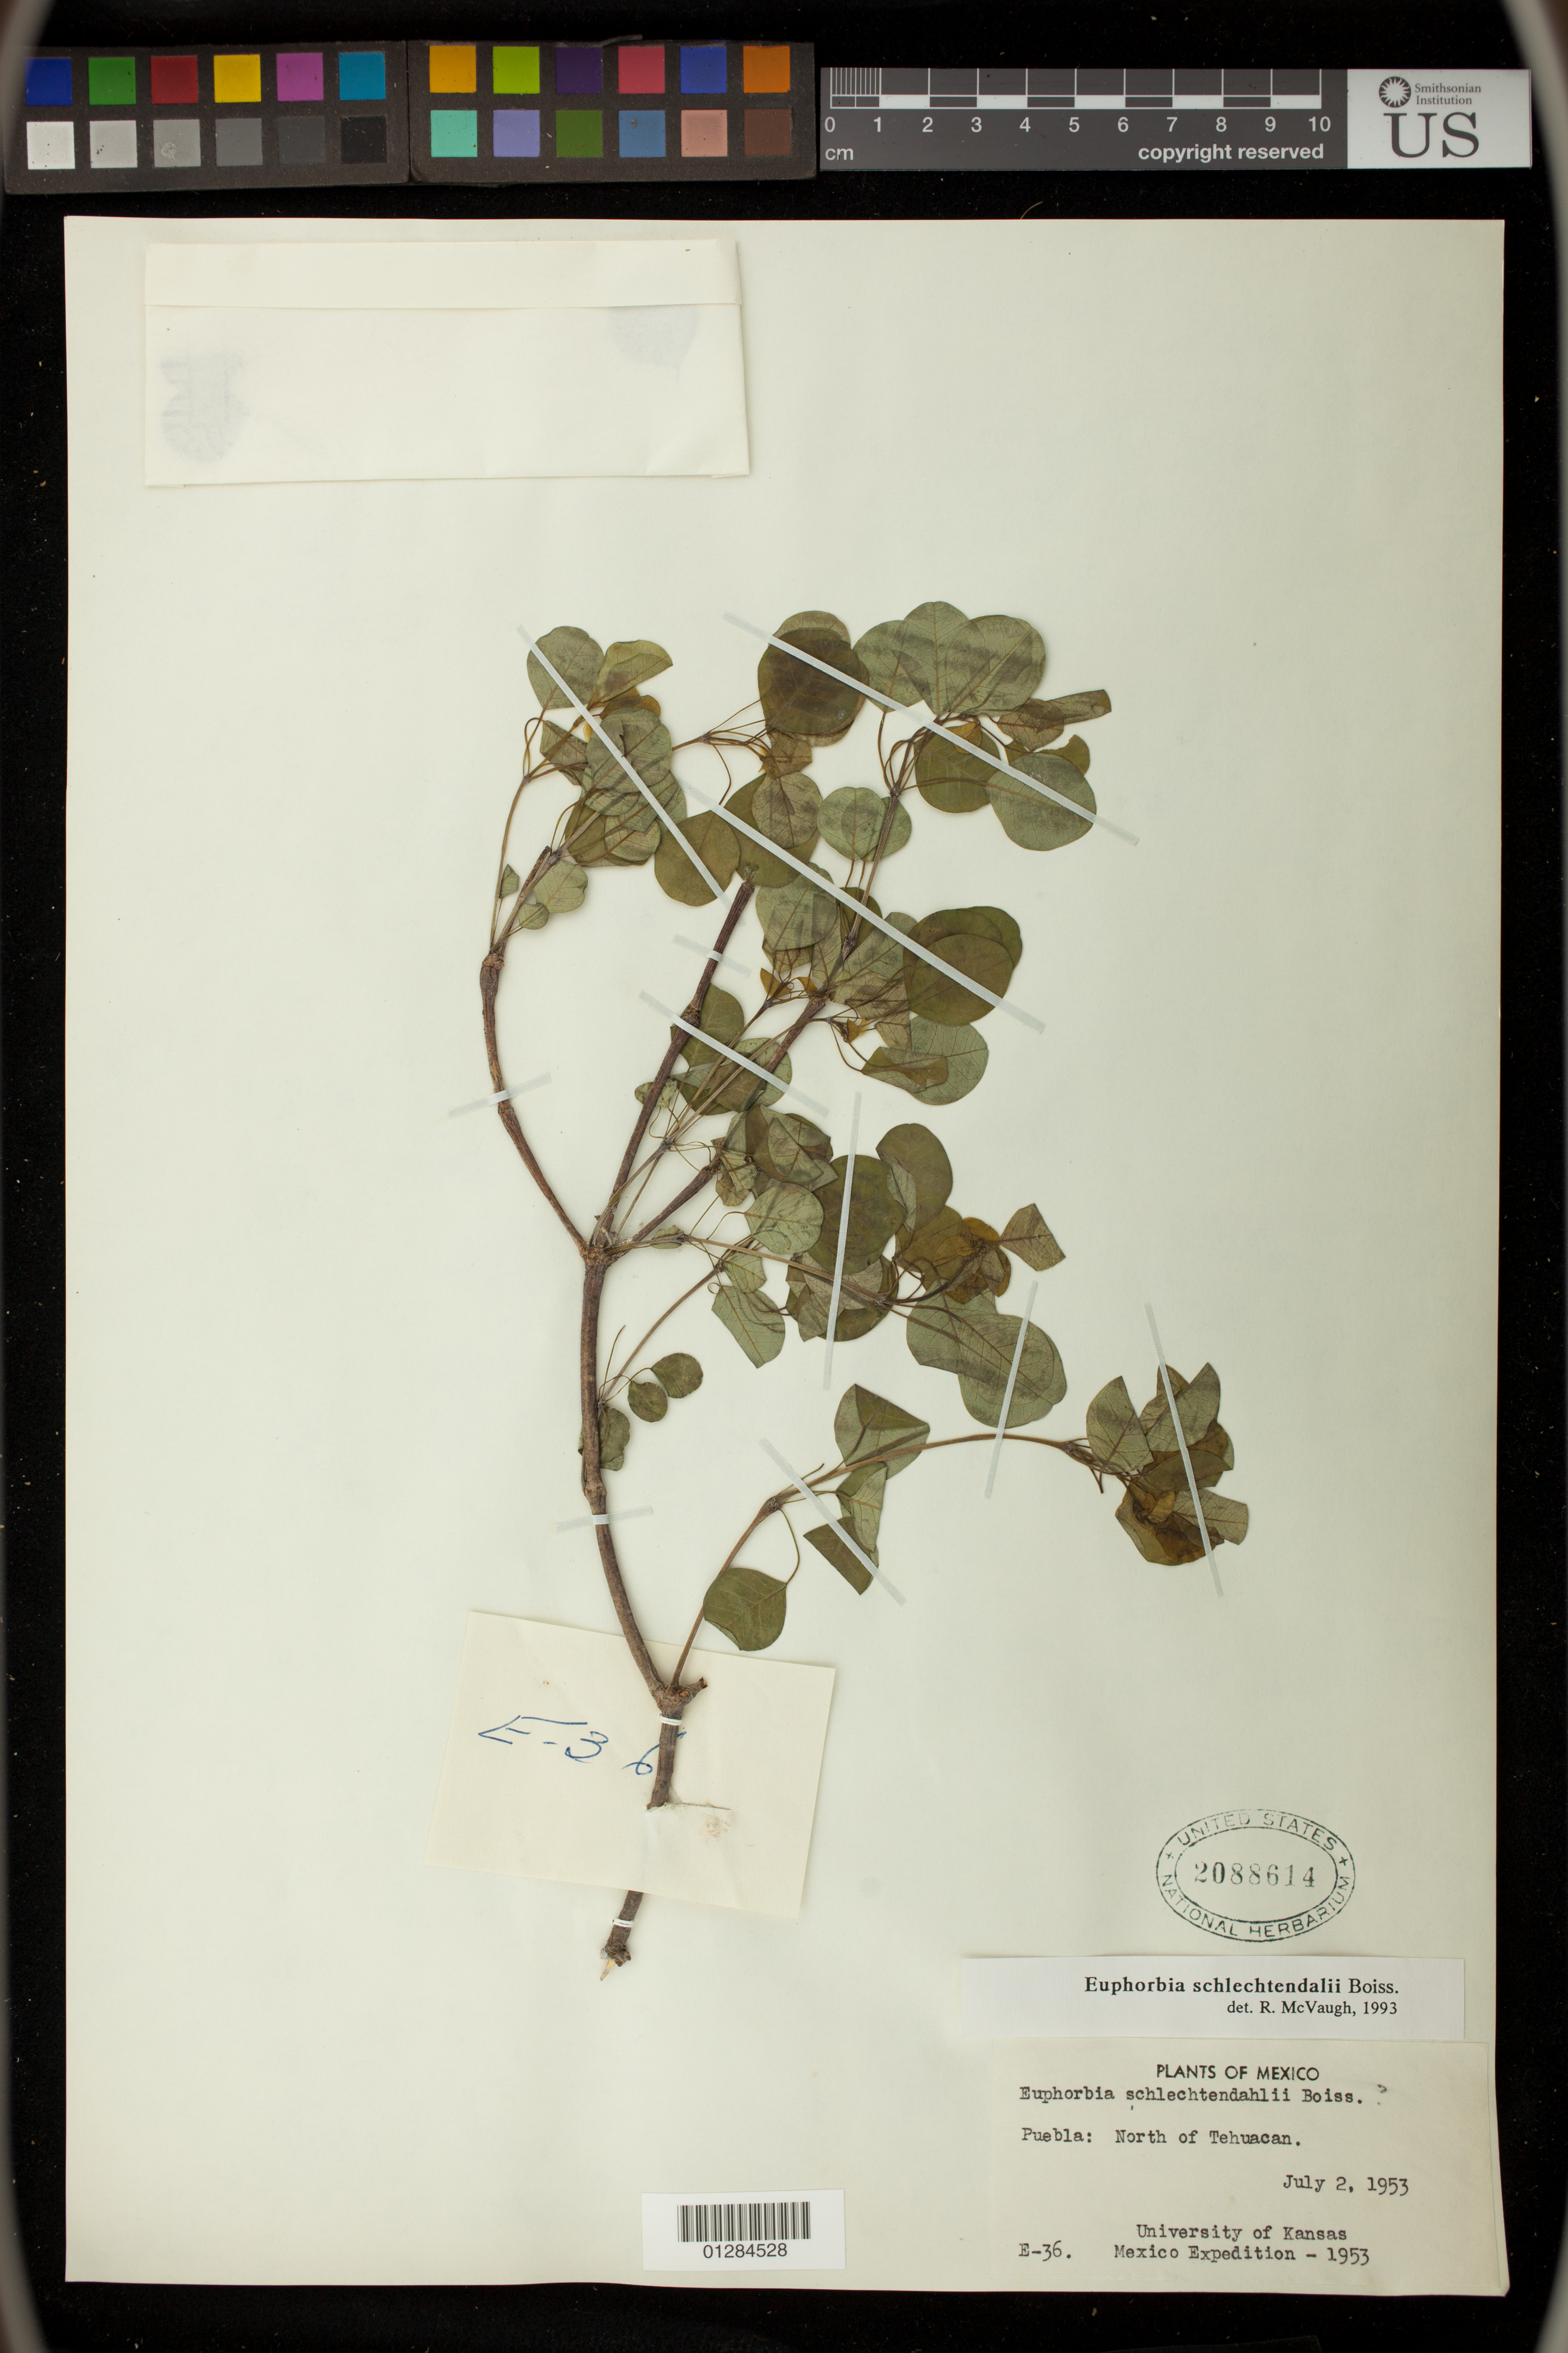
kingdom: Plantae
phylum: Tracheophyta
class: Magnoliopsida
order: Malpighiales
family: Euphorbiaceae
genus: Euphorbia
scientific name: Euphorbia schlechtendalii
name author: Boiss.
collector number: E-36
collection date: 1953-07-02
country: Mexico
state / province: Puebla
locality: North of Tehuacan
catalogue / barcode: US 2088614